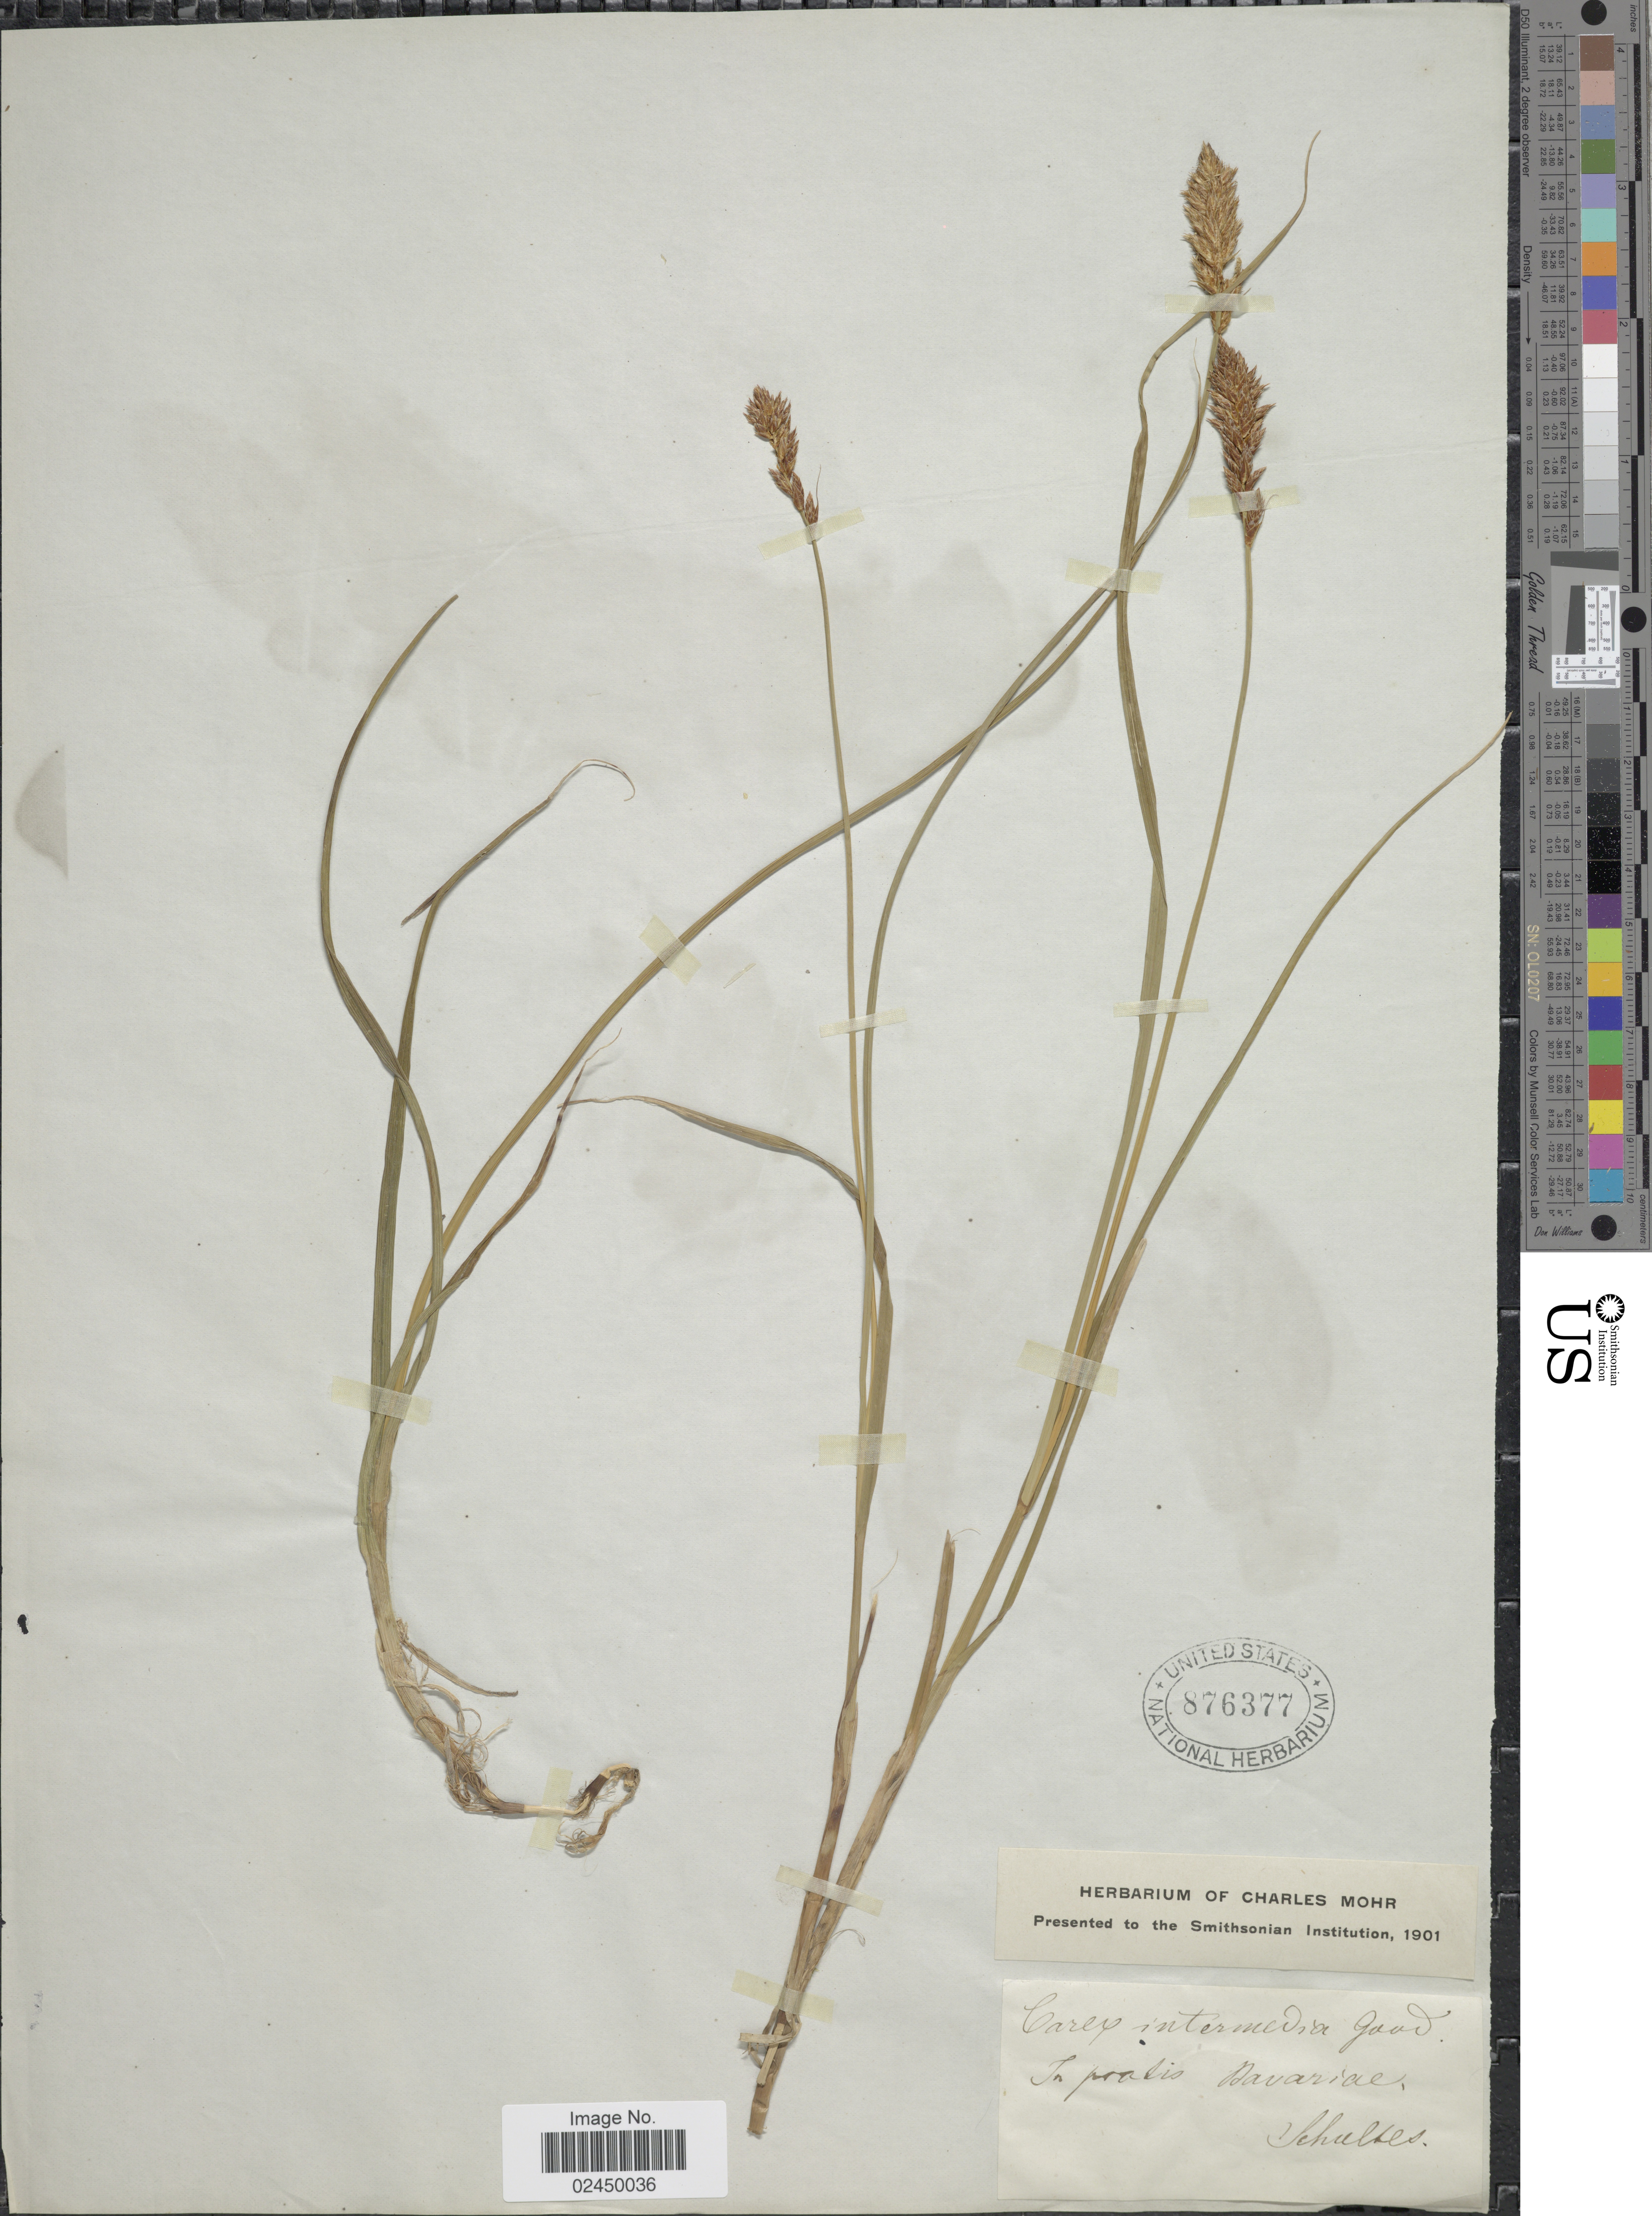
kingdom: Plantae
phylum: Tracheophyta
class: Liliopsida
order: Poales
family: Cyperaceae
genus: Carex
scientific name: Carex disticha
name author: Huds.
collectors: -- Schultes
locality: In pratis Navariae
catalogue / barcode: US 876377